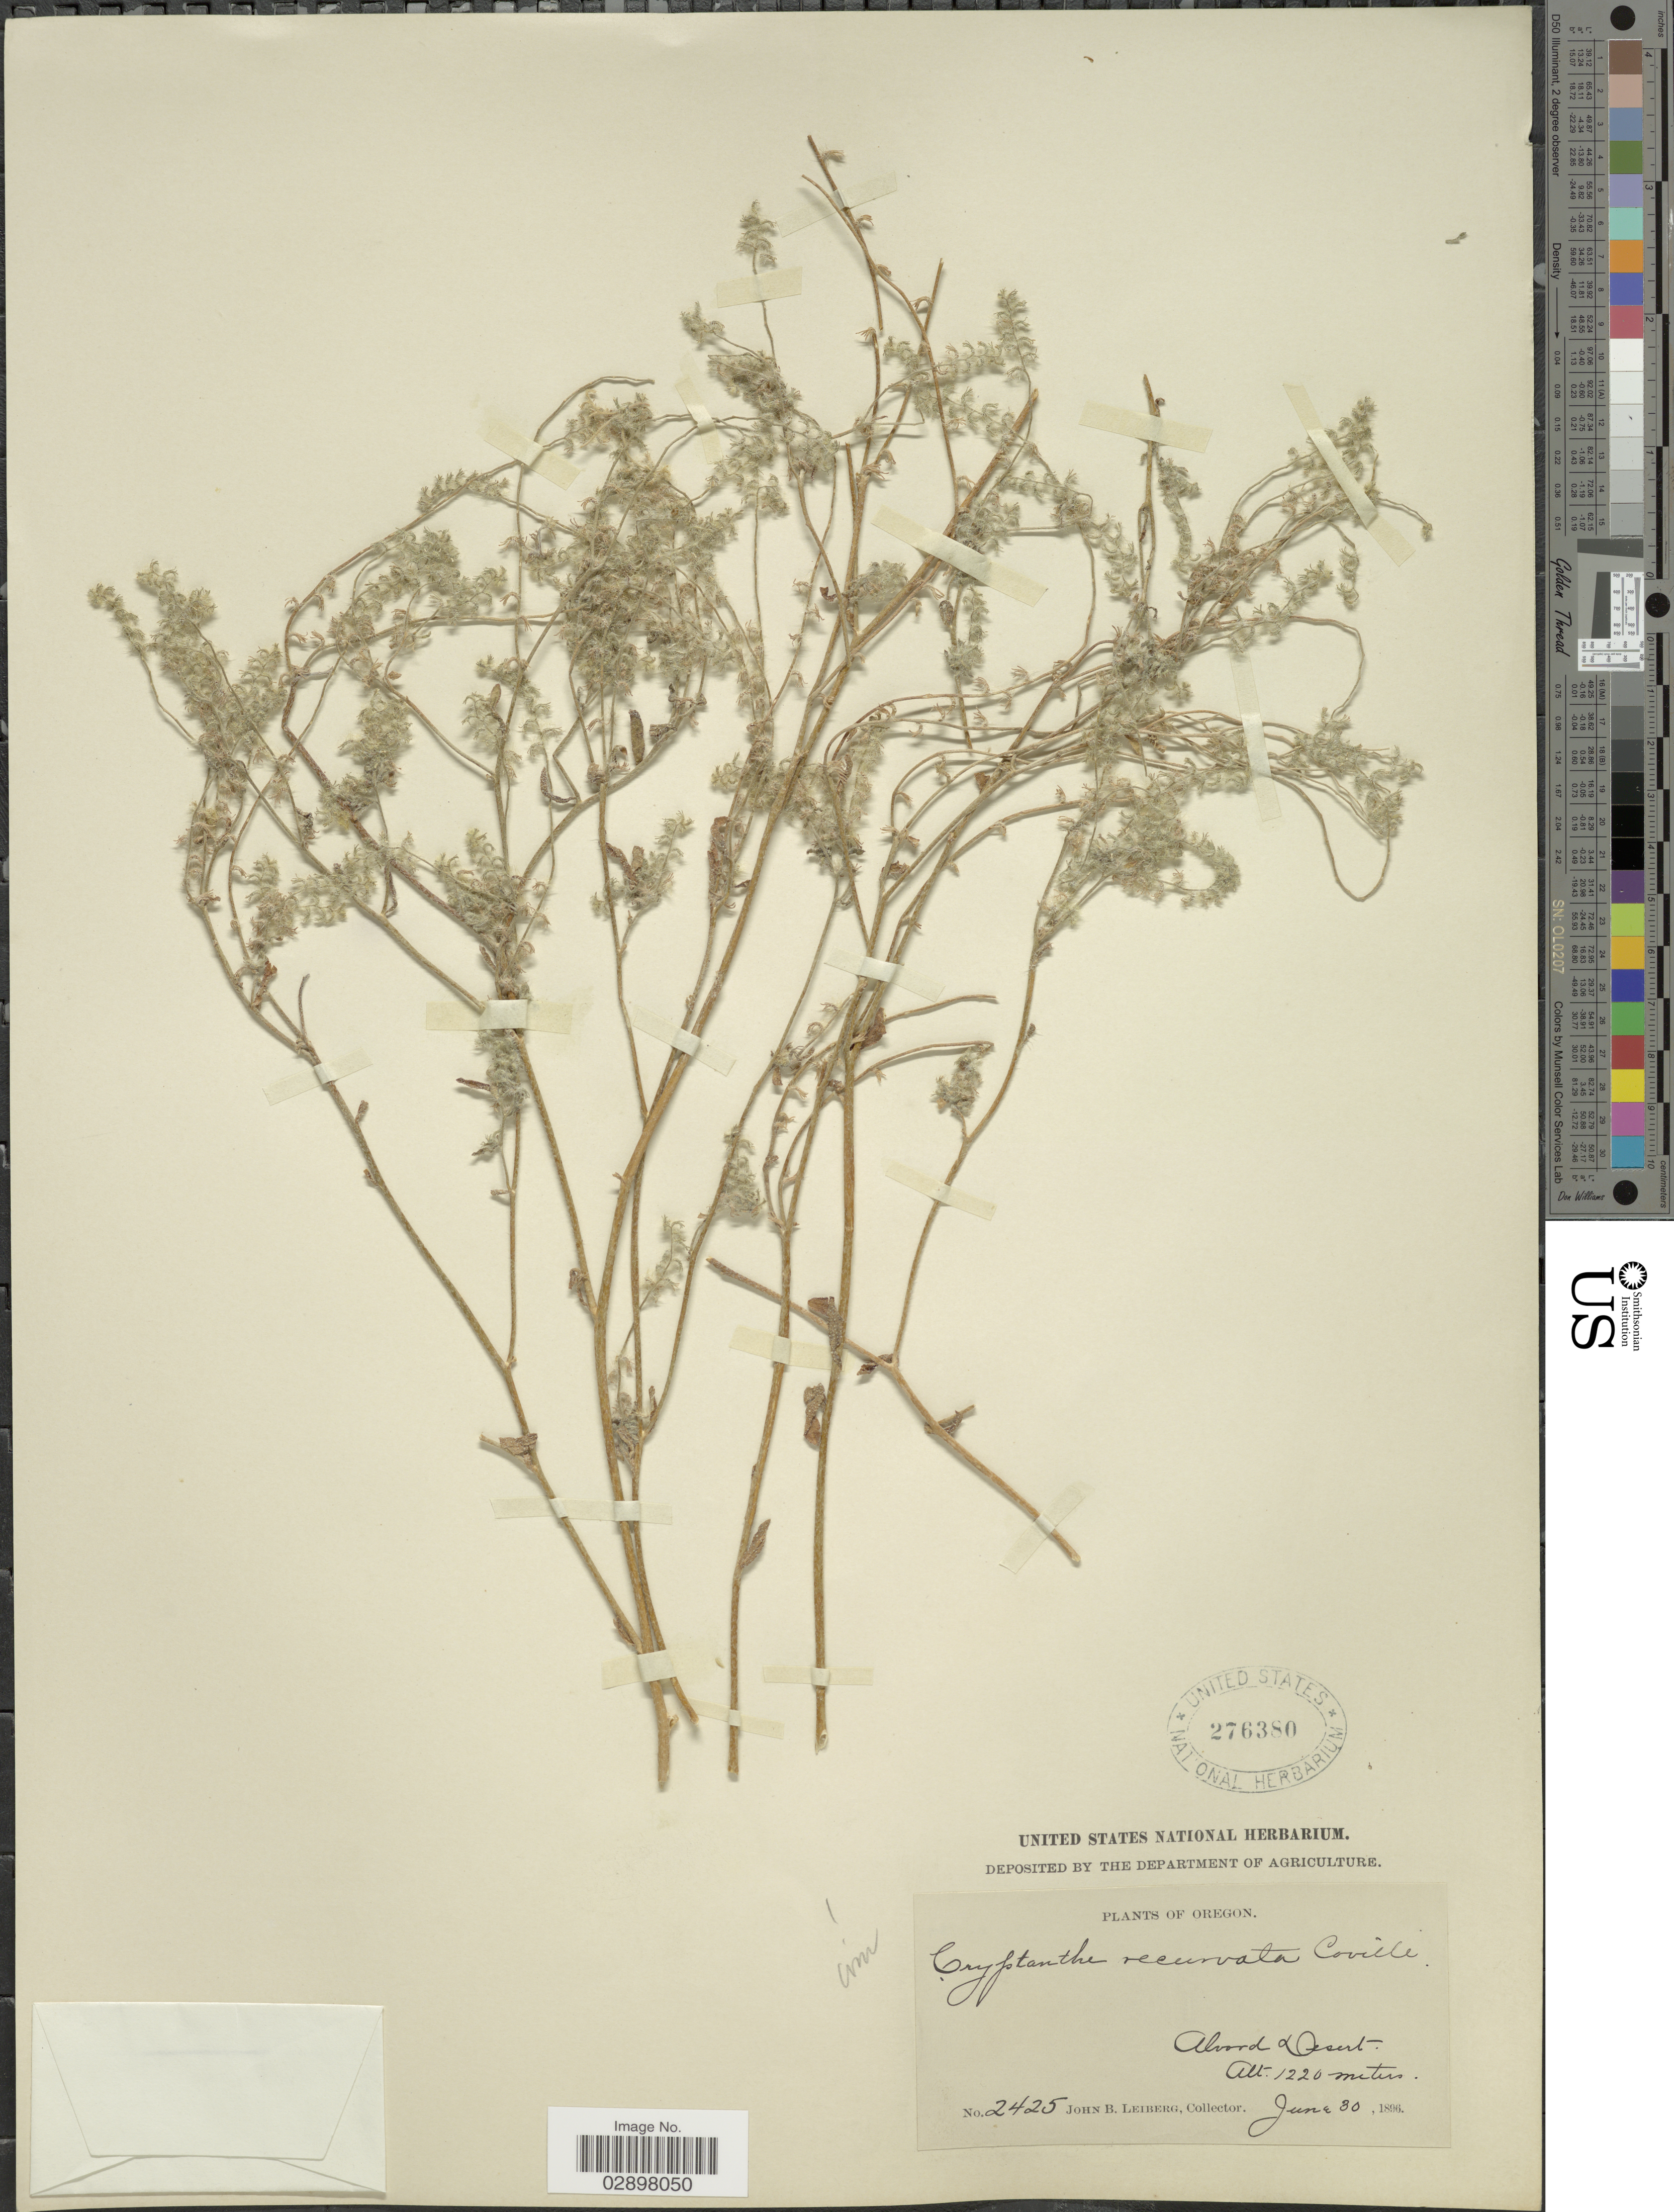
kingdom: Plantae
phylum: Tracheophyta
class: Magnoliopsida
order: Boraginales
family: Boraginaceae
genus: Cryptantha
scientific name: Cryptantha recurvata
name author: Coville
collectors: J. B. Leiberg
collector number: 2425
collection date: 1896-06-30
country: United States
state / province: Oregon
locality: Alvord Desert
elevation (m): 1220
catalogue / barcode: US 276380